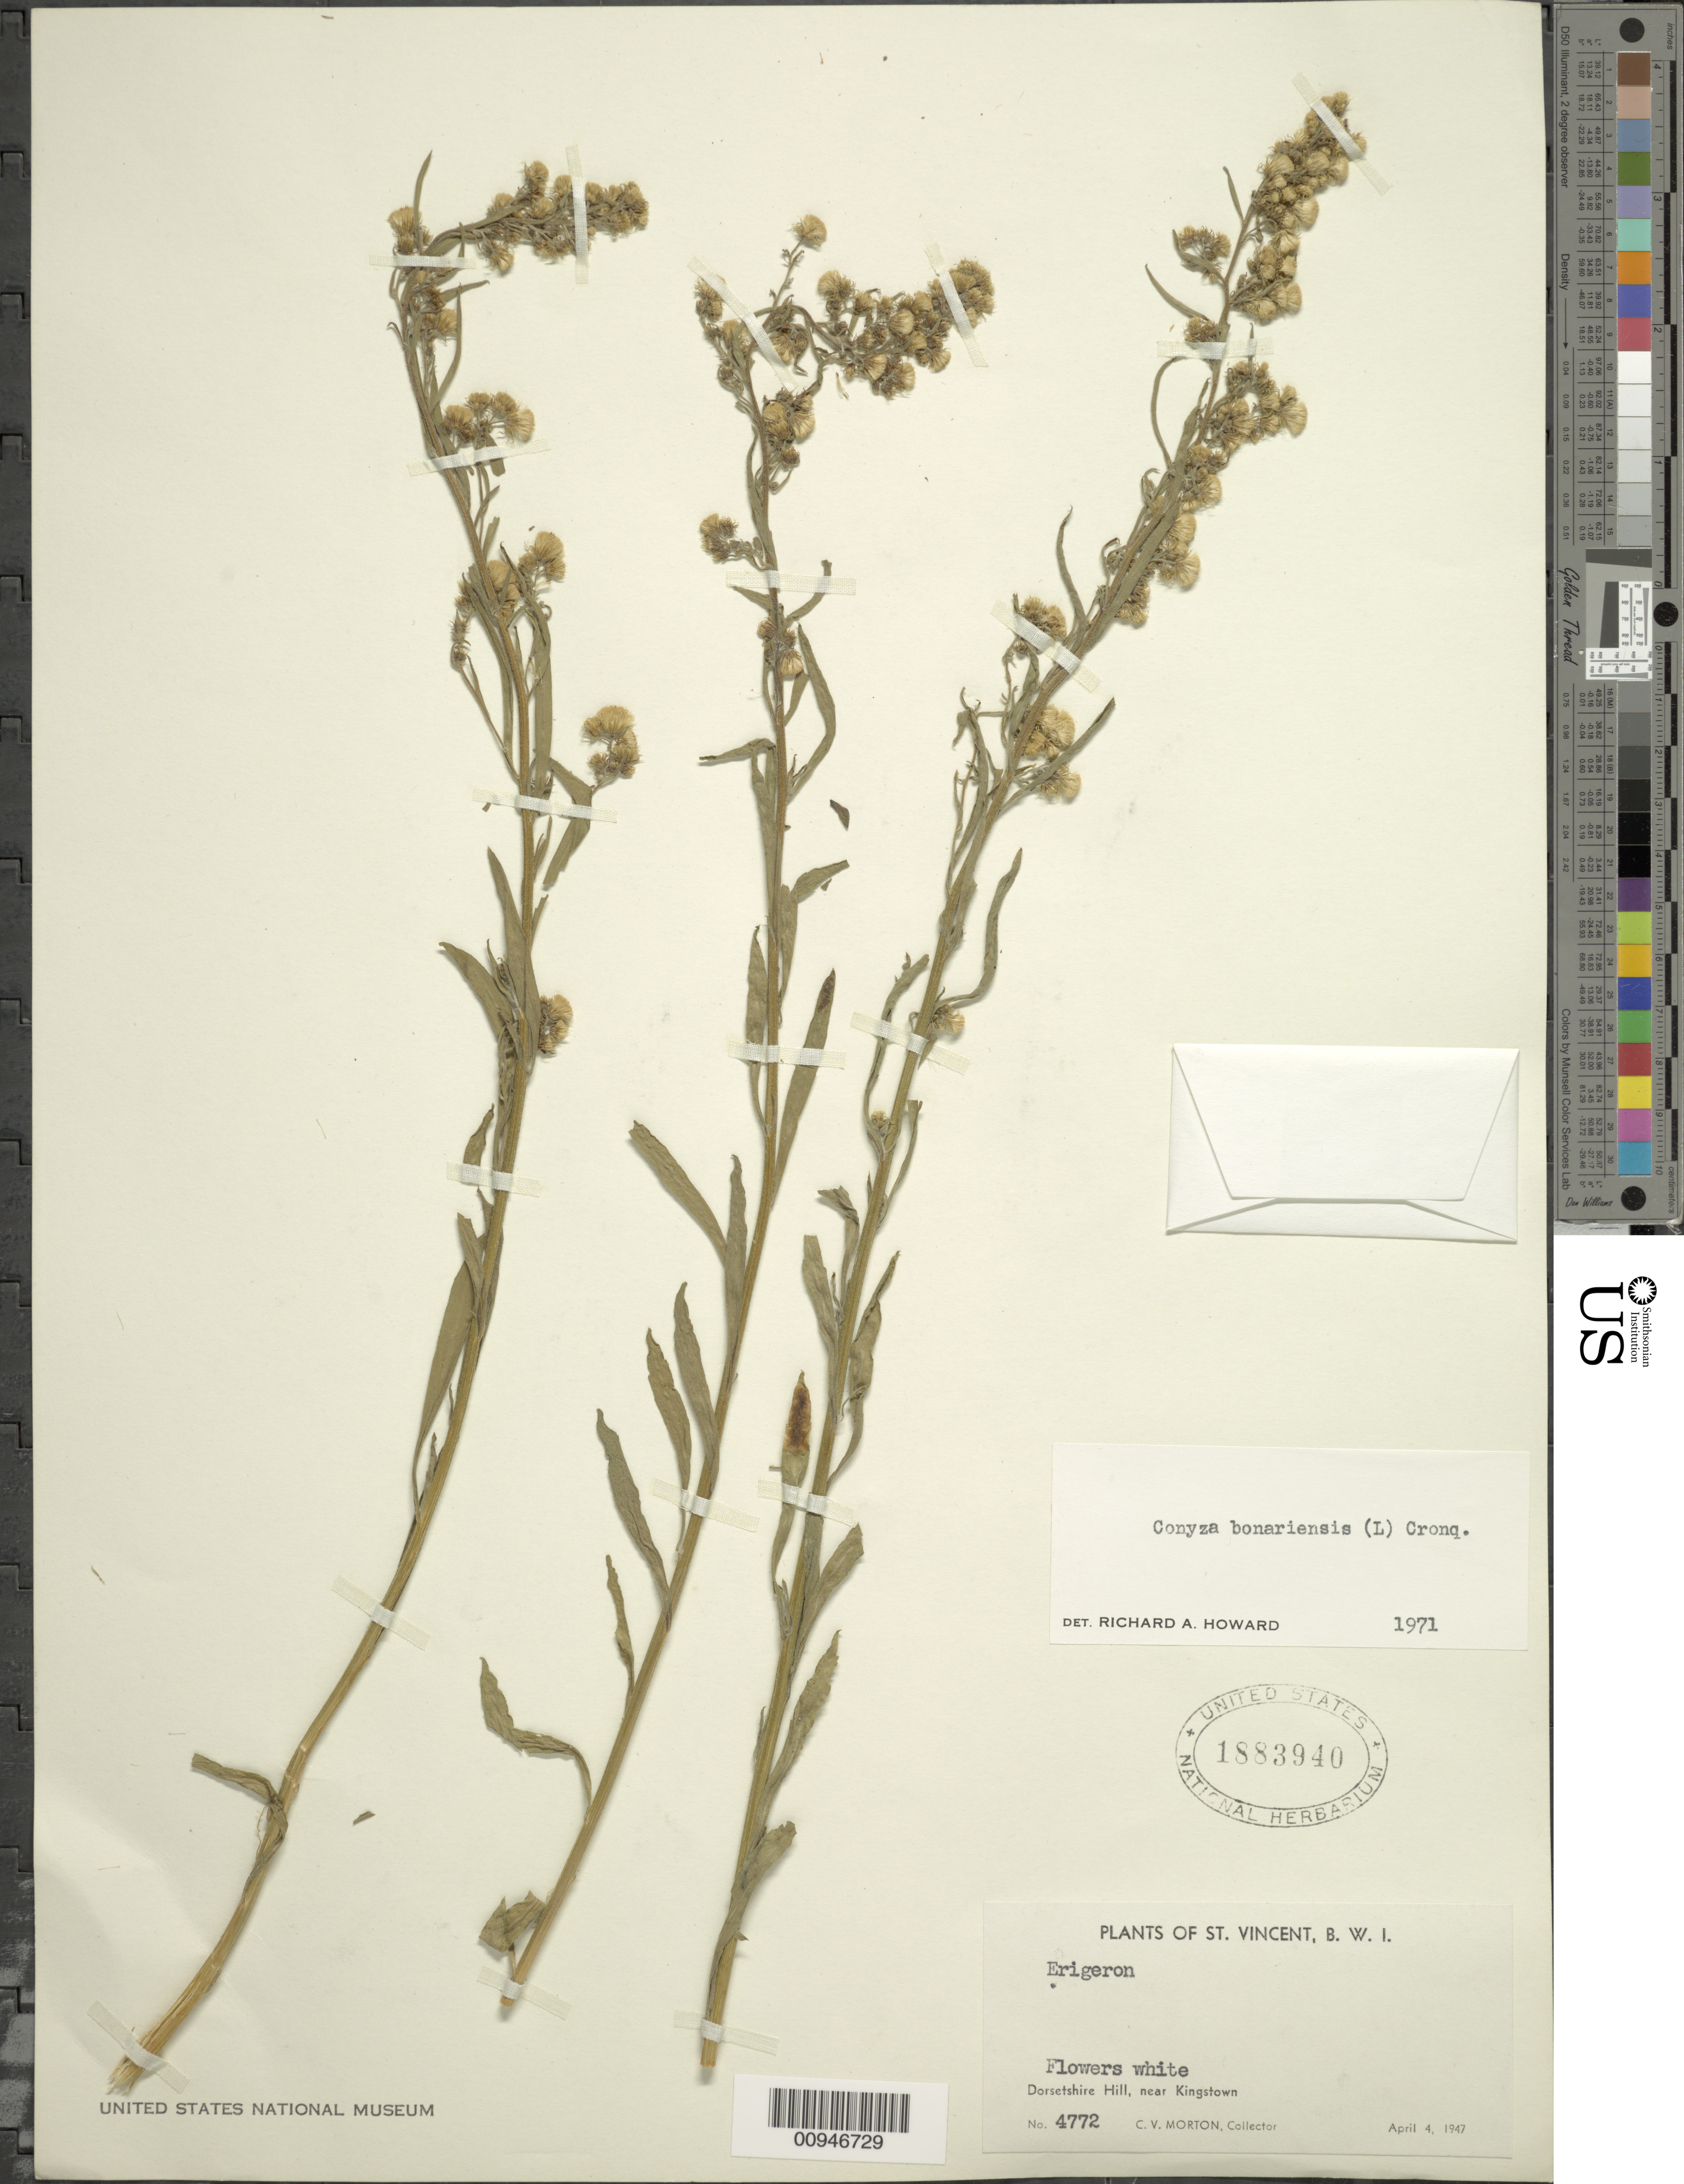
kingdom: Plantae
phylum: Tracheophyta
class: Magnoliopsida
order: Asterales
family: Asteraceae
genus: Conyza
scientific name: Conyza bonariensis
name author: (L.) Cronq.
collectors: C. V. Morton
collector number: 4772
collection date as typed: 04 Apr 1947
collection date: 1947-04-04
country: St. Vincent - Grenadines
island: St. Vincent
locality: Dorsetshire Hill, near Kingstown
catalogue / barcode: US 1883940